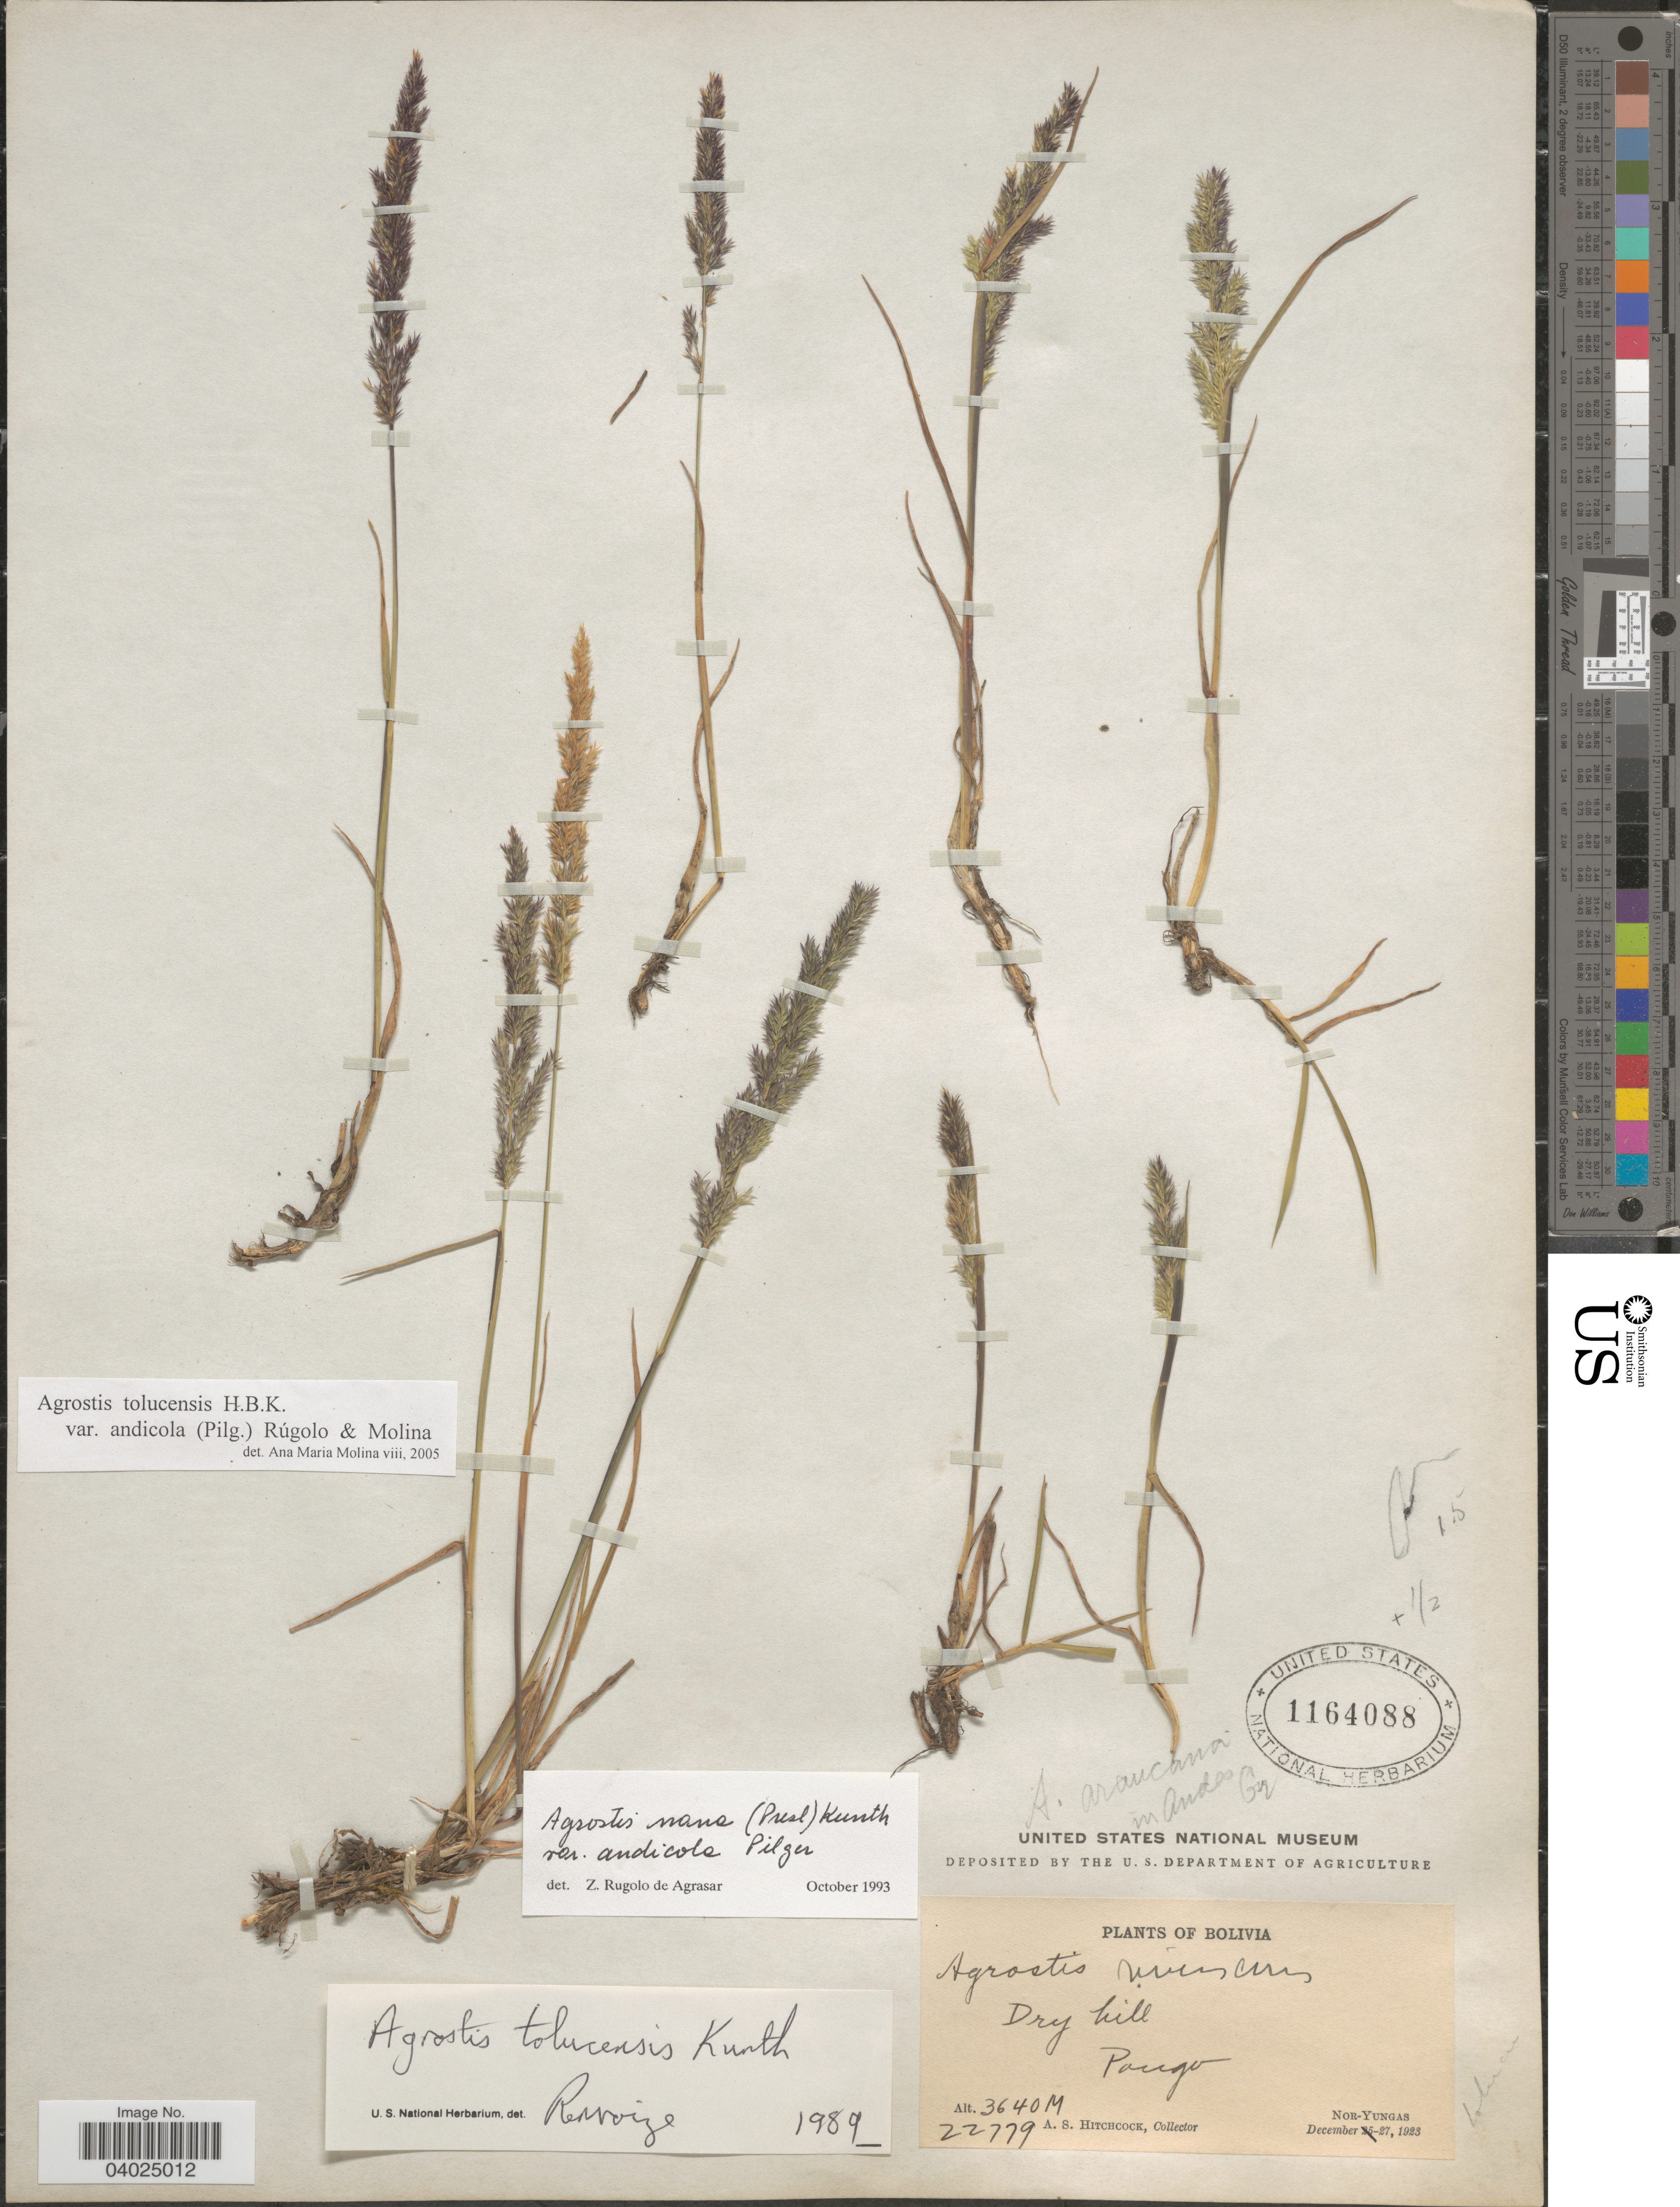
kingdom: Plantae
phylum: Tracheophyta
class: Liliopsida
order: Poales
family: Poaceae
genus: Agrostis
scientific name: Agrostis tolucensis var. andicola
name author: (Pilg.) Rúgolo & A.M. Molina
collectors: A. S. Hitchcock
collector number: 22779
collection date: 1923-12-27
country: Bolivia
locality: Pongo. Nor-Yungas.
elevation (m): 3640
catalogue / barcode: US 1164088